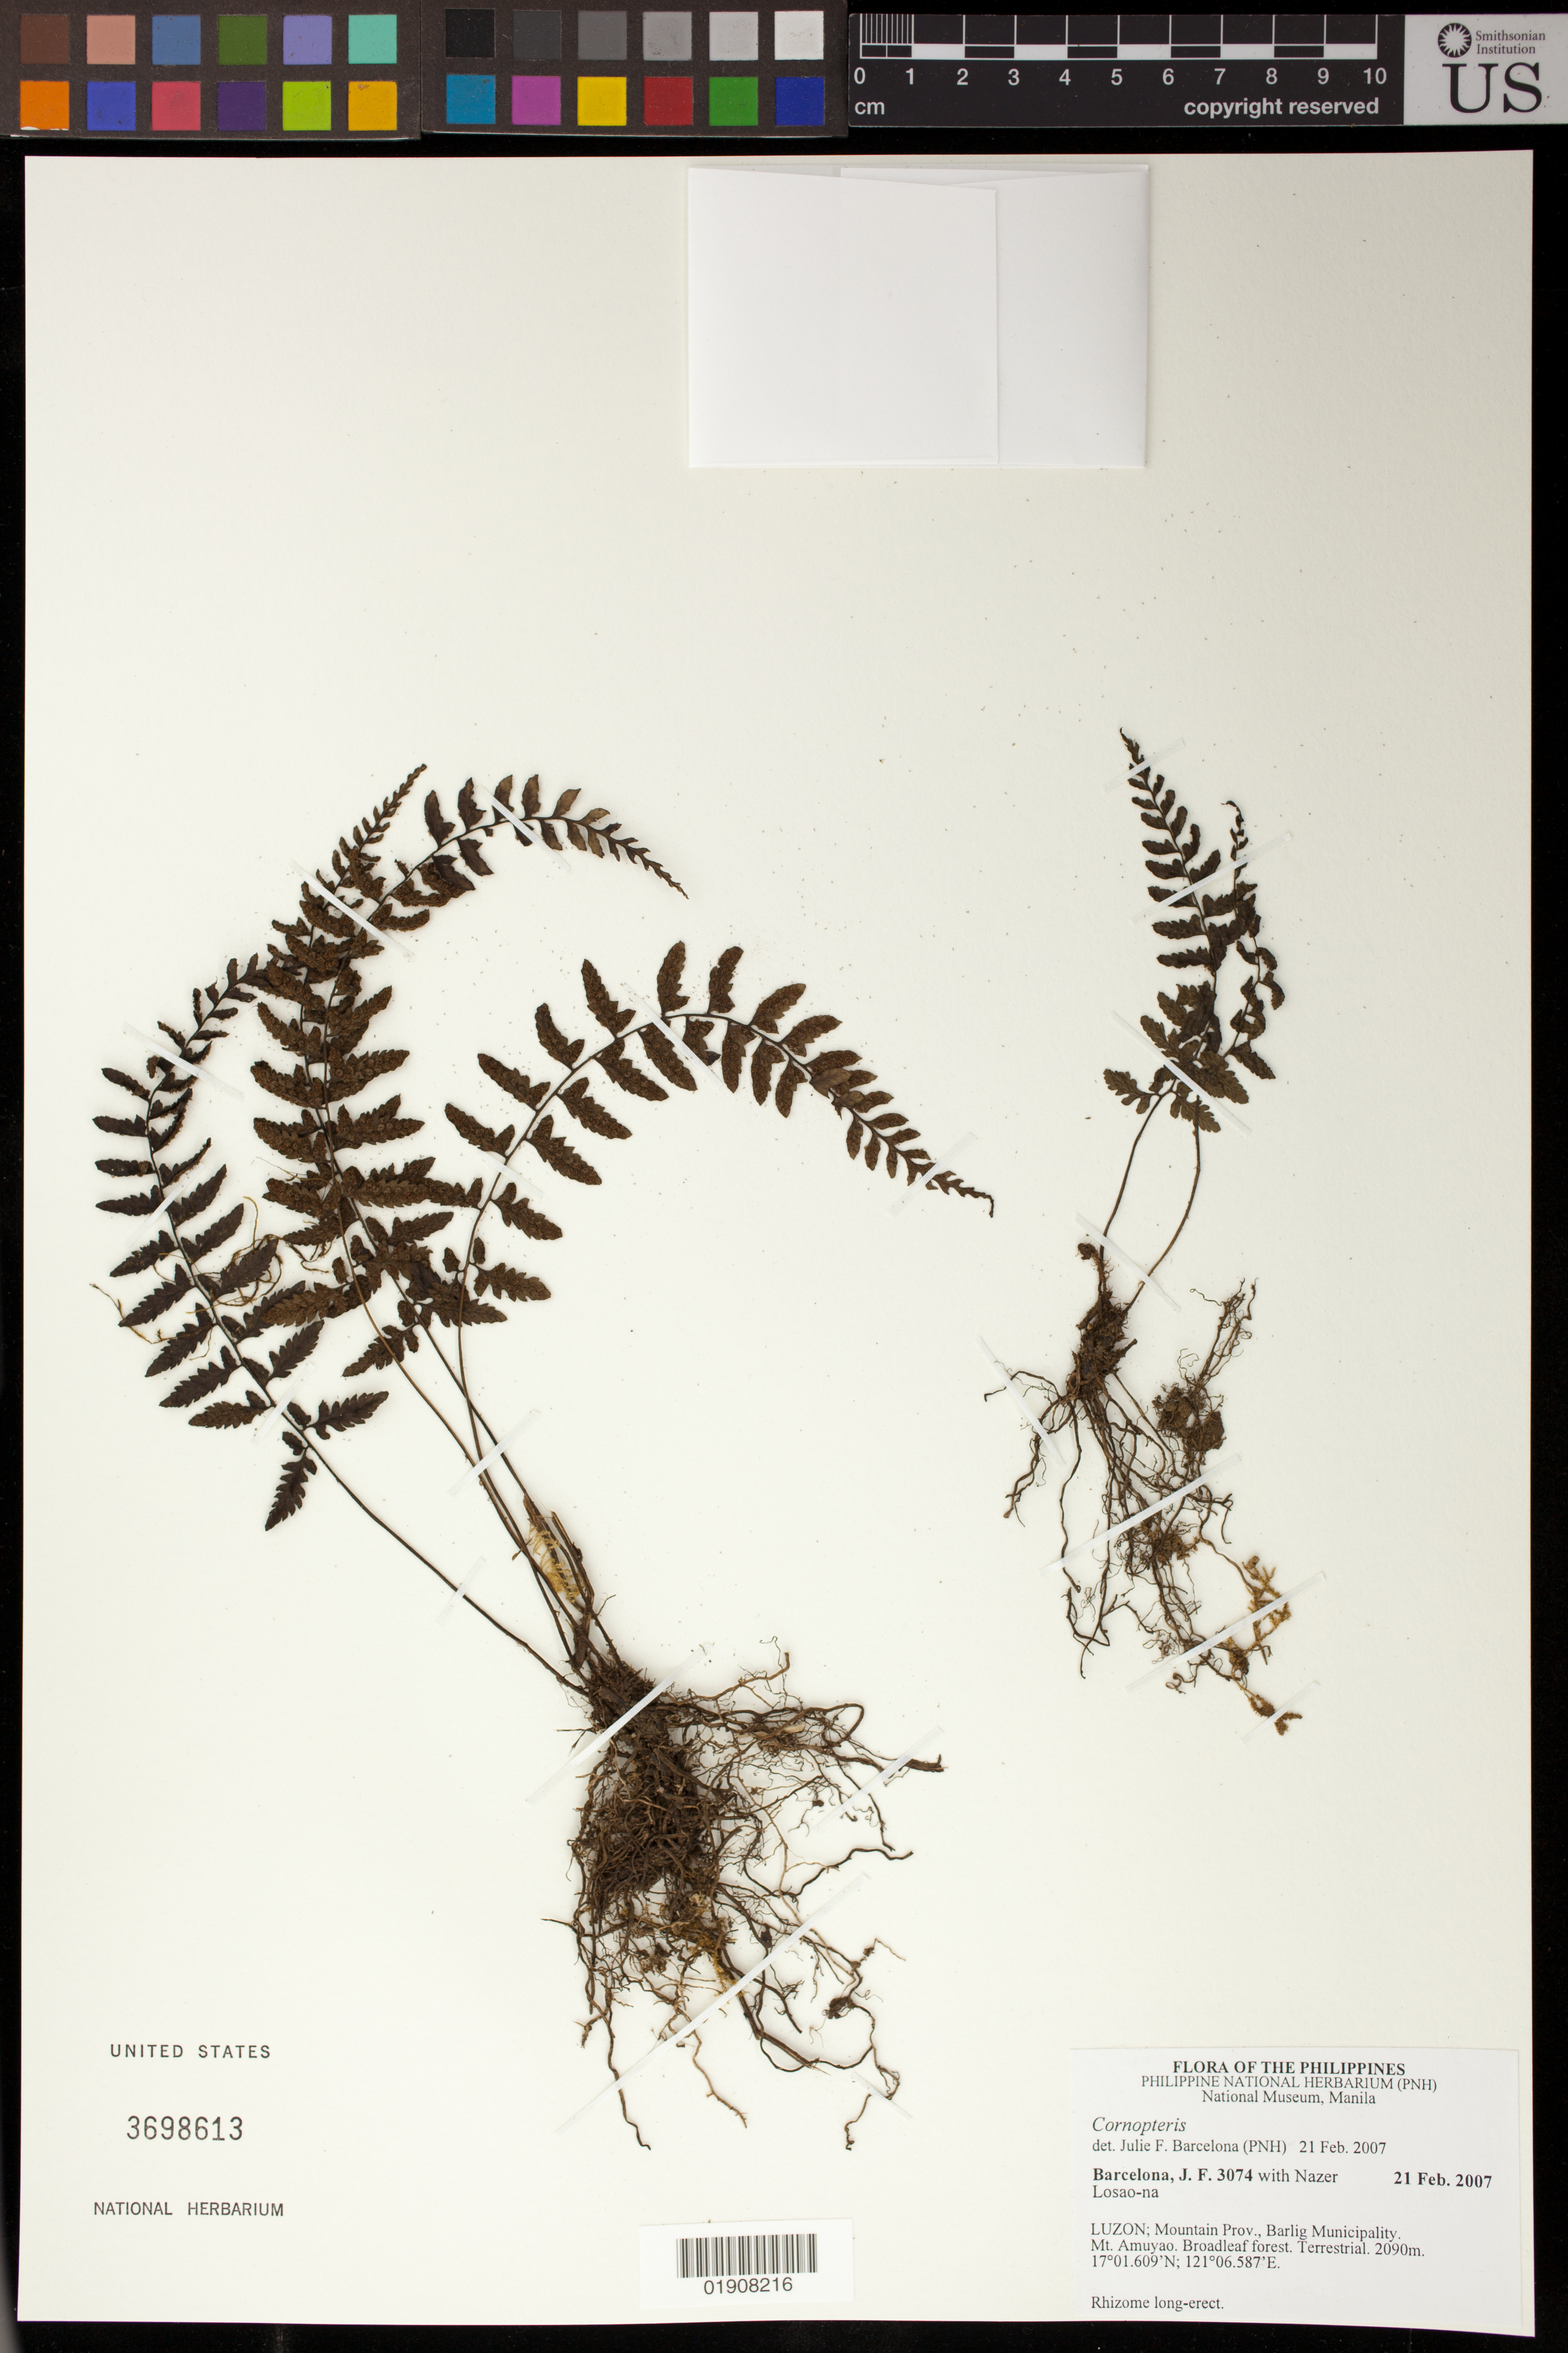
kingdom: Plantae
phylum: Tracheophyta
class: Polypodiopsida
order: Polypodiales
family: Athyriaceae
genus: Cornopteris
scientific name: Cornopteris sp.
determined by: Barcelona, J. F.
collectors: J. F. Barcelona & N. Losao-na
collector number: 3074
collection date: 2007-02-21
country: Philippines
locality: Luzon; Mountain Prov; Barlig Municipality. Mt Amuyao. Broadleaf forest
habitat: Broadleaf forest.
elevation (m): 2090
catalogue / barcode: US 3698613